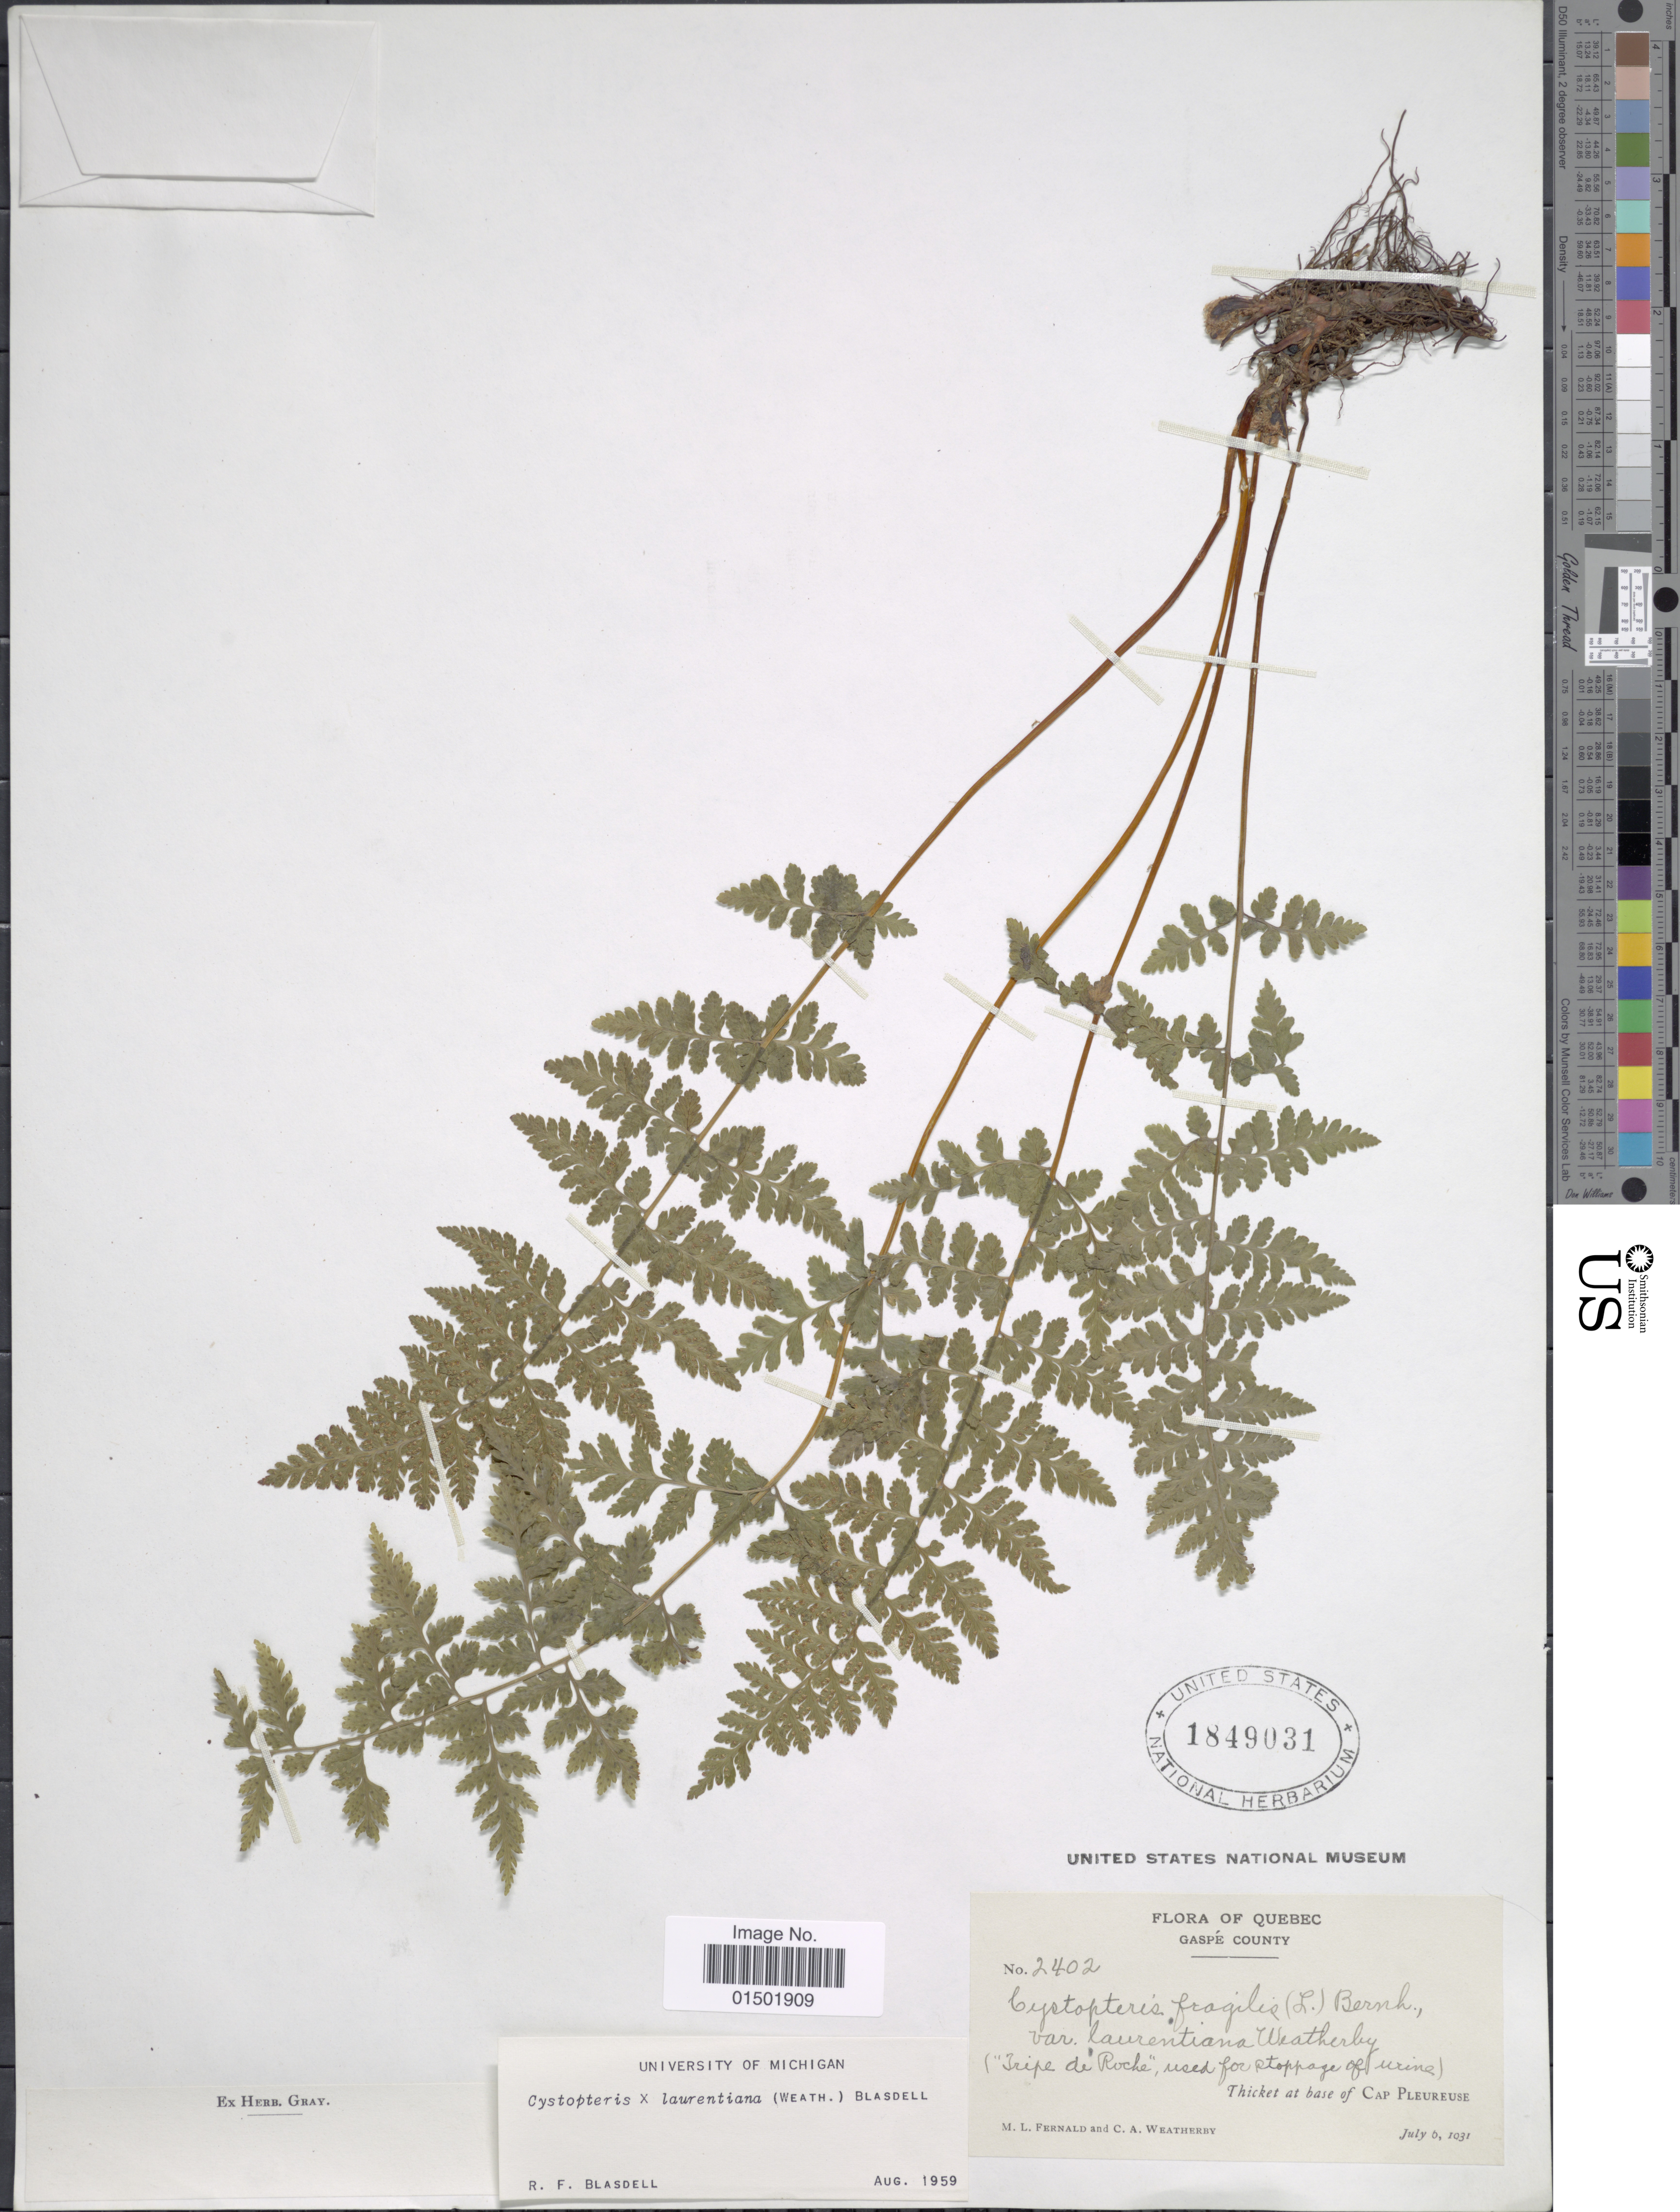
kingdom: Plantae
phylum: Tracheophyta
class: Polypodiopsida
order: Polypodiales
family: Cystopteridaceae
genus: Cystopteris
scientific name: Cystopteris laurentiana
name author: (Weath.) Blasdell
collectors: M. L. Fernald & C. A. Weatherby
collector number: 2402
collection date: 1931-07-06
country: Canada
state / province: Quebec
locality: Gaspe County. Thicket at base of Cap Pleureuse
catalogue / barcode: US 1849031